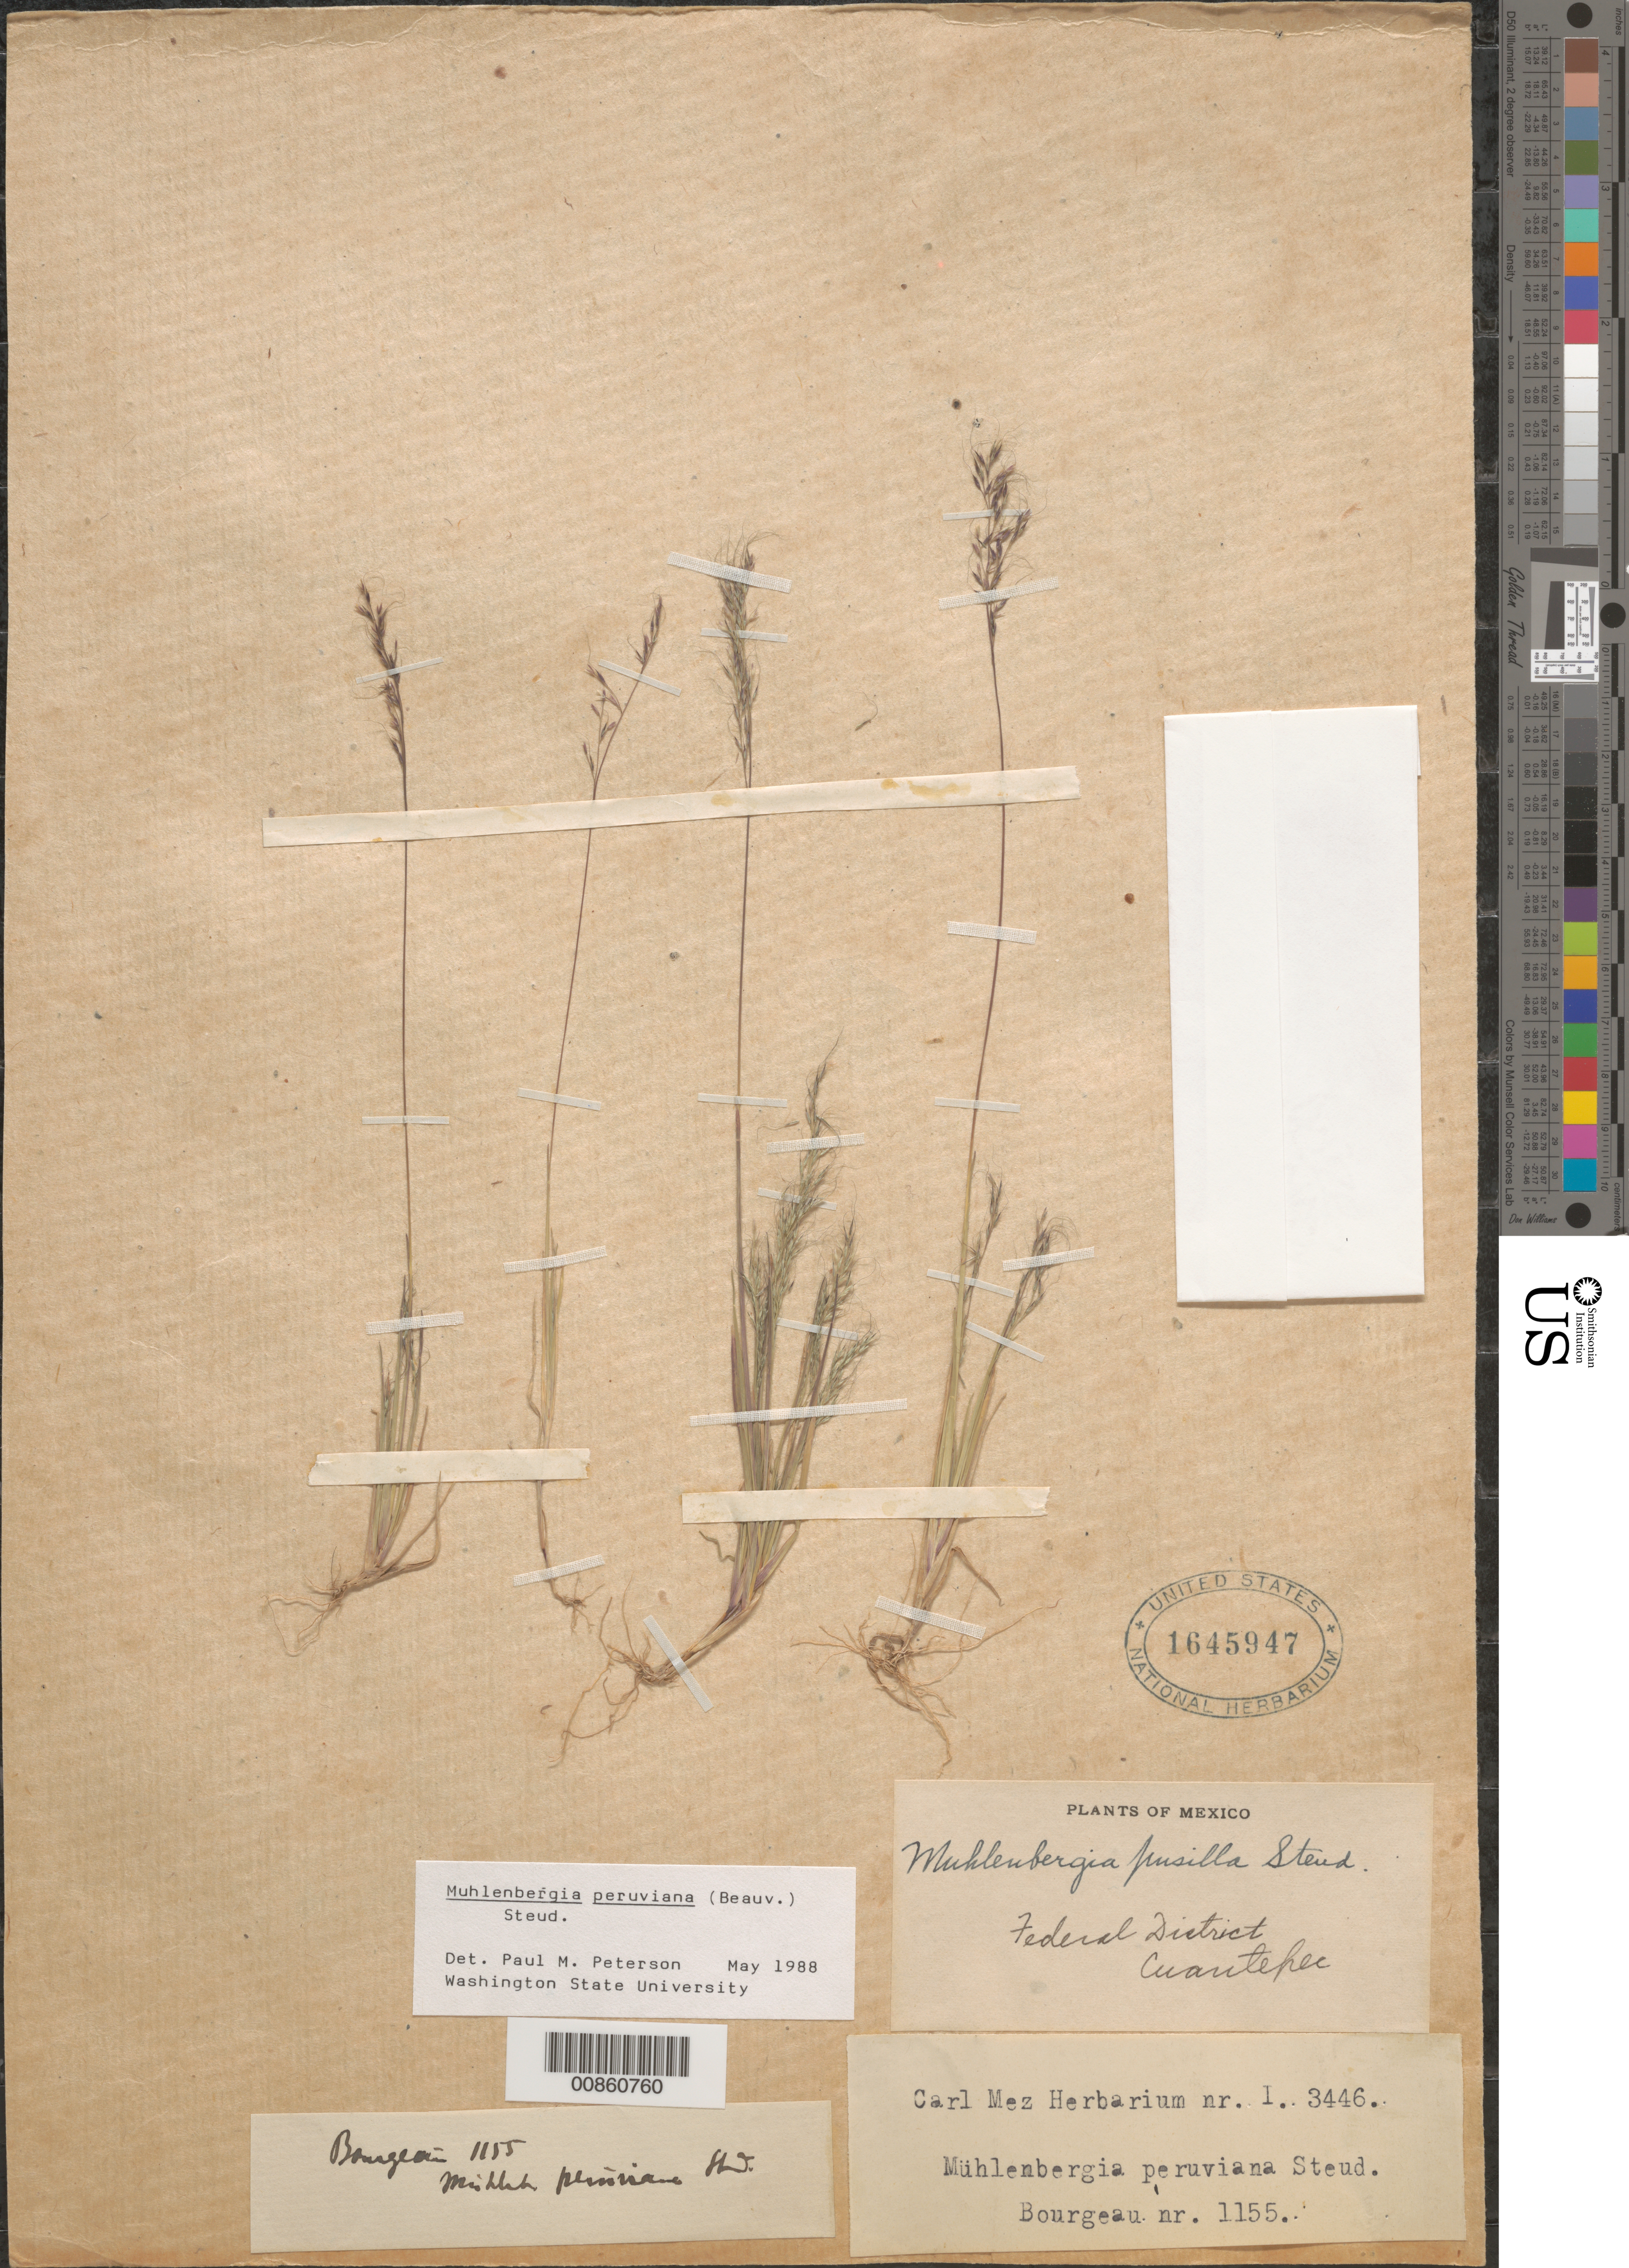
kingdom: Plantae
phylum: Tracheophyta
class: Liliopsida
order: Poales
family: Poaceae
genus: Muhlenbergia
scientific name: Muhlenbergia peruviana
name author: (P. Beauv.) Steud.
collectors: E. Bourgeau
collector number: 1155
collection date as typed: Sep 1865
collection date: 1865-09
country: Mexico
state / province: Veracruz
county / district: Coatepec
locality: Cuantepec in Valle Mexicensi, mpio. Coatepec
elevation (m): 2300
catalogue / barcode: US 1645947